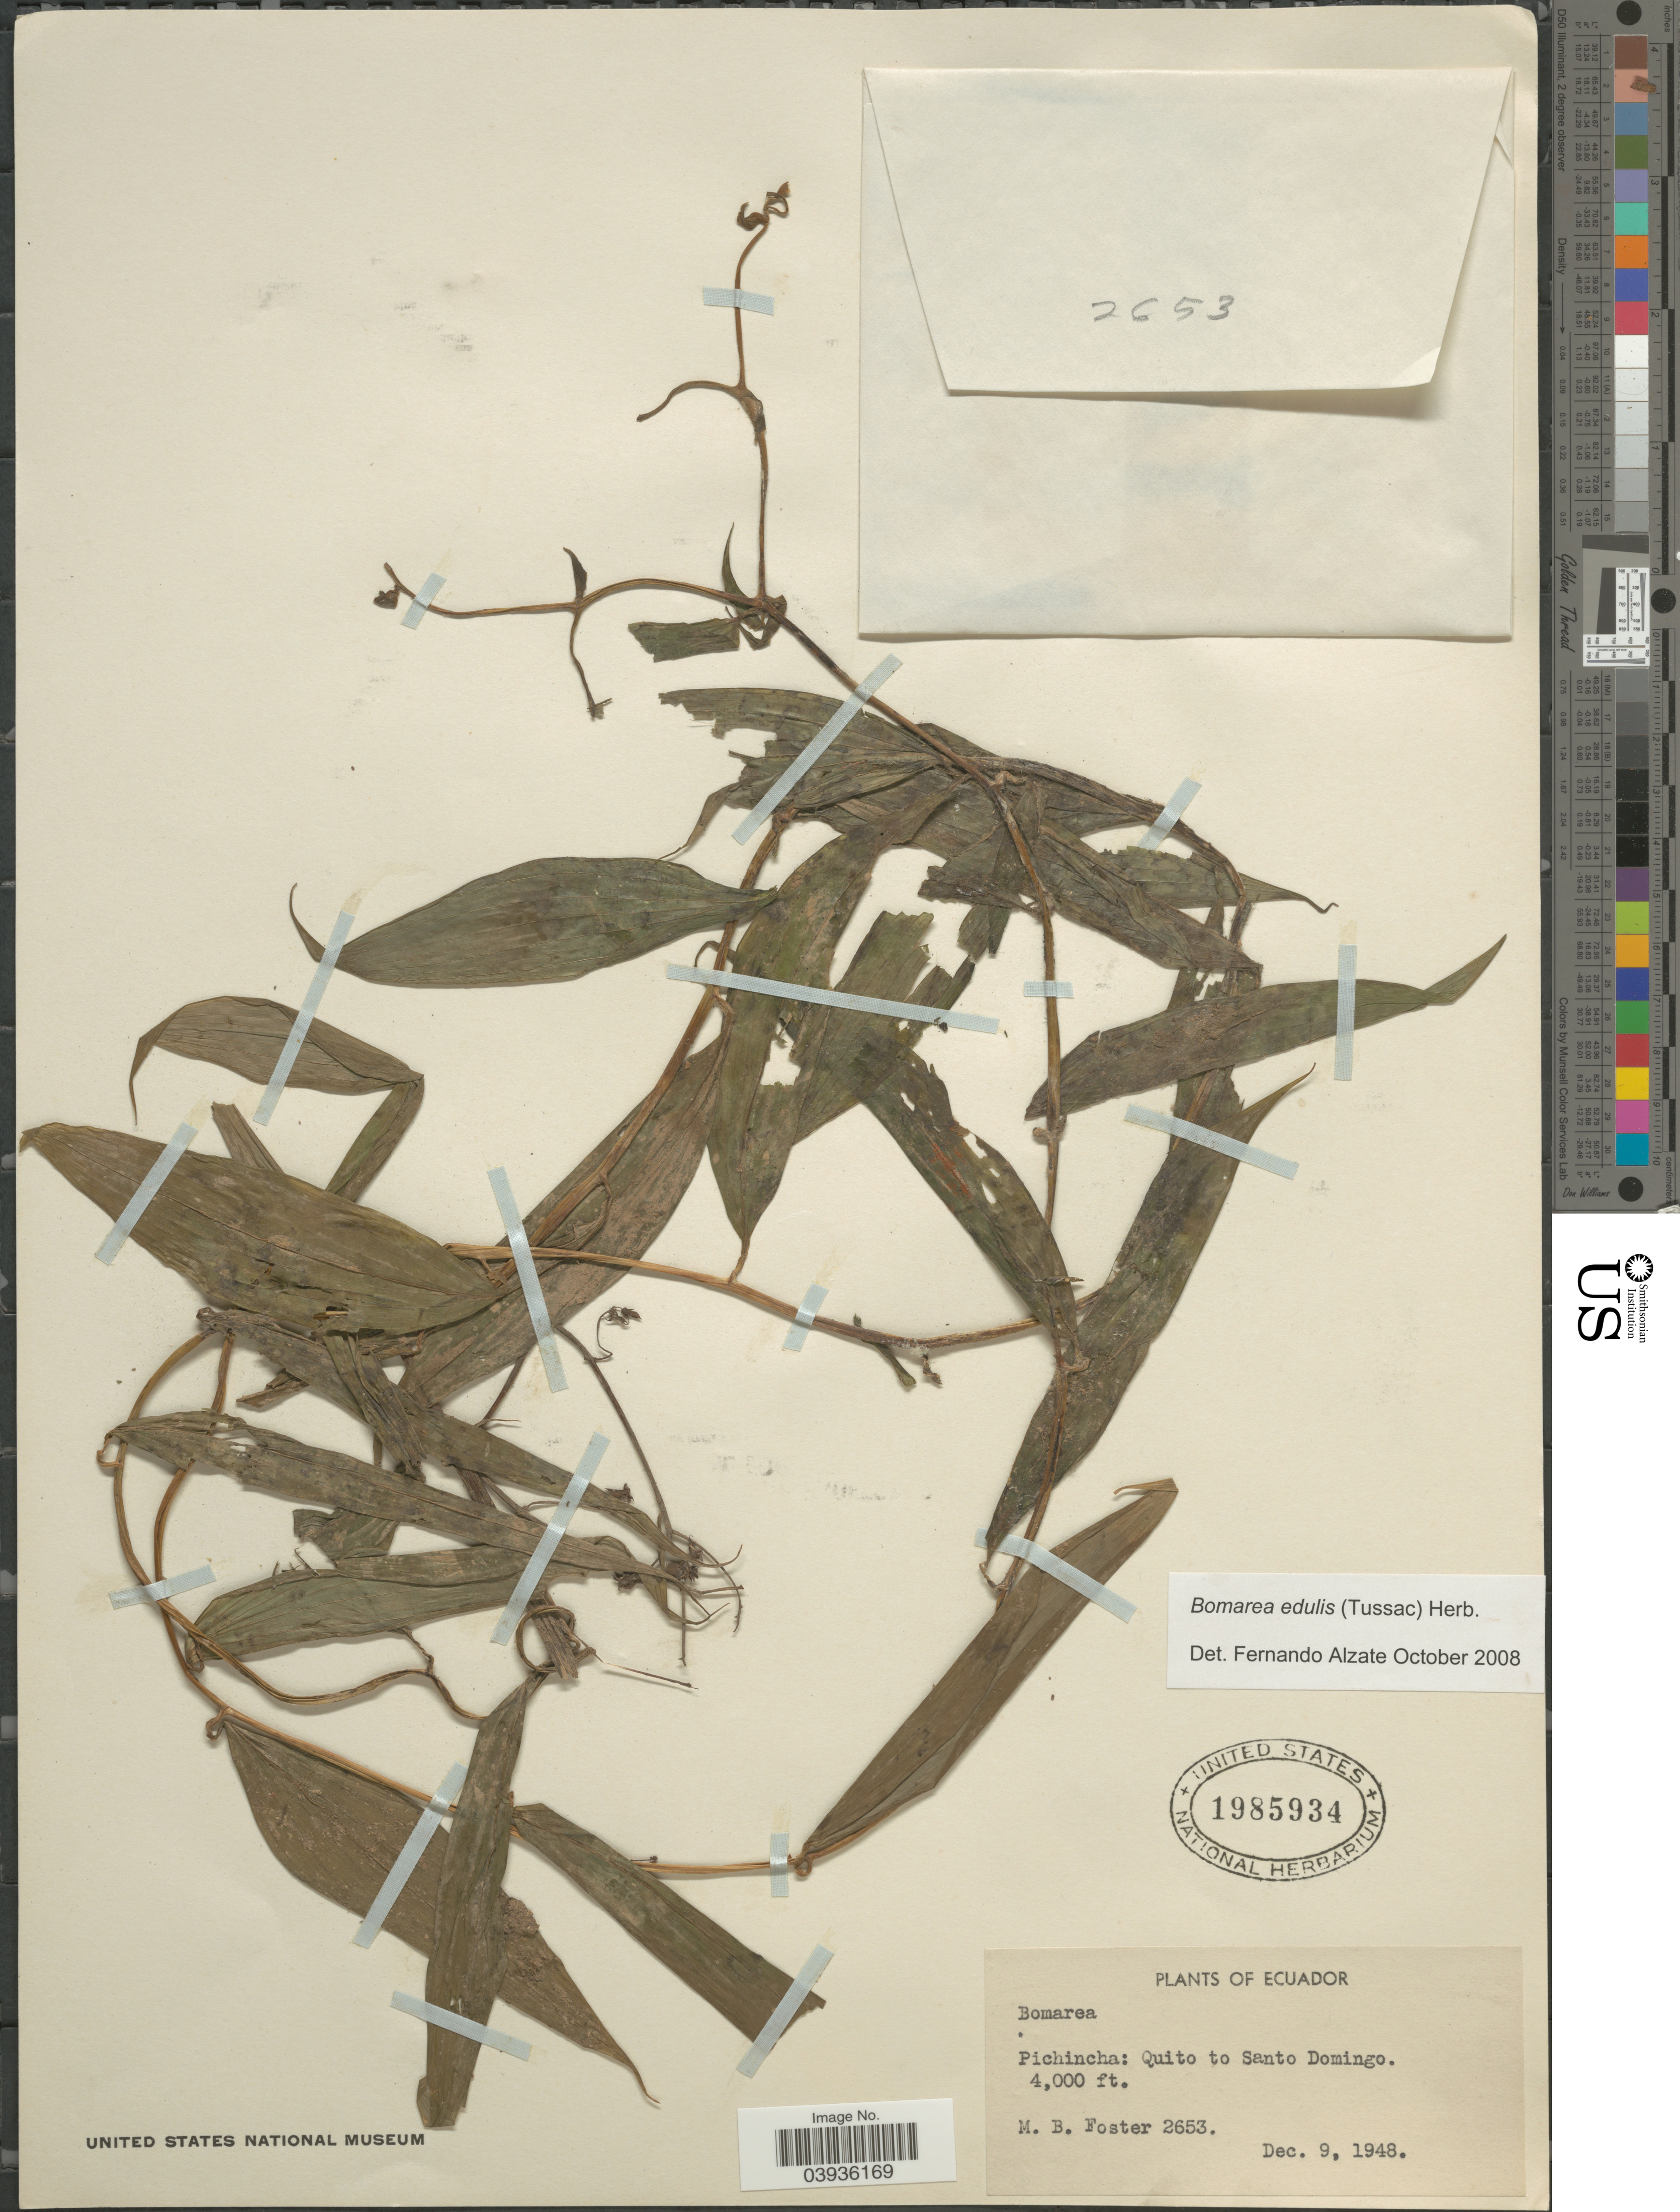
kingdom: Plantae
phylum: Tracheophyta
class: Liliopsida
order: Liliales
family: Alstroemeriaceae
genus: Bomarea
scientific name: Bomarea edulis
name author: (Tussac) Herb.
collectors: M. B. Foster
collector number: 2653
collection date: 1948-12-09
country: Ecuador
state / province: Pichincha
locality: Quito to Santo Domingo.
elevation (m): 1219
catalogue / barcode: US 1985934